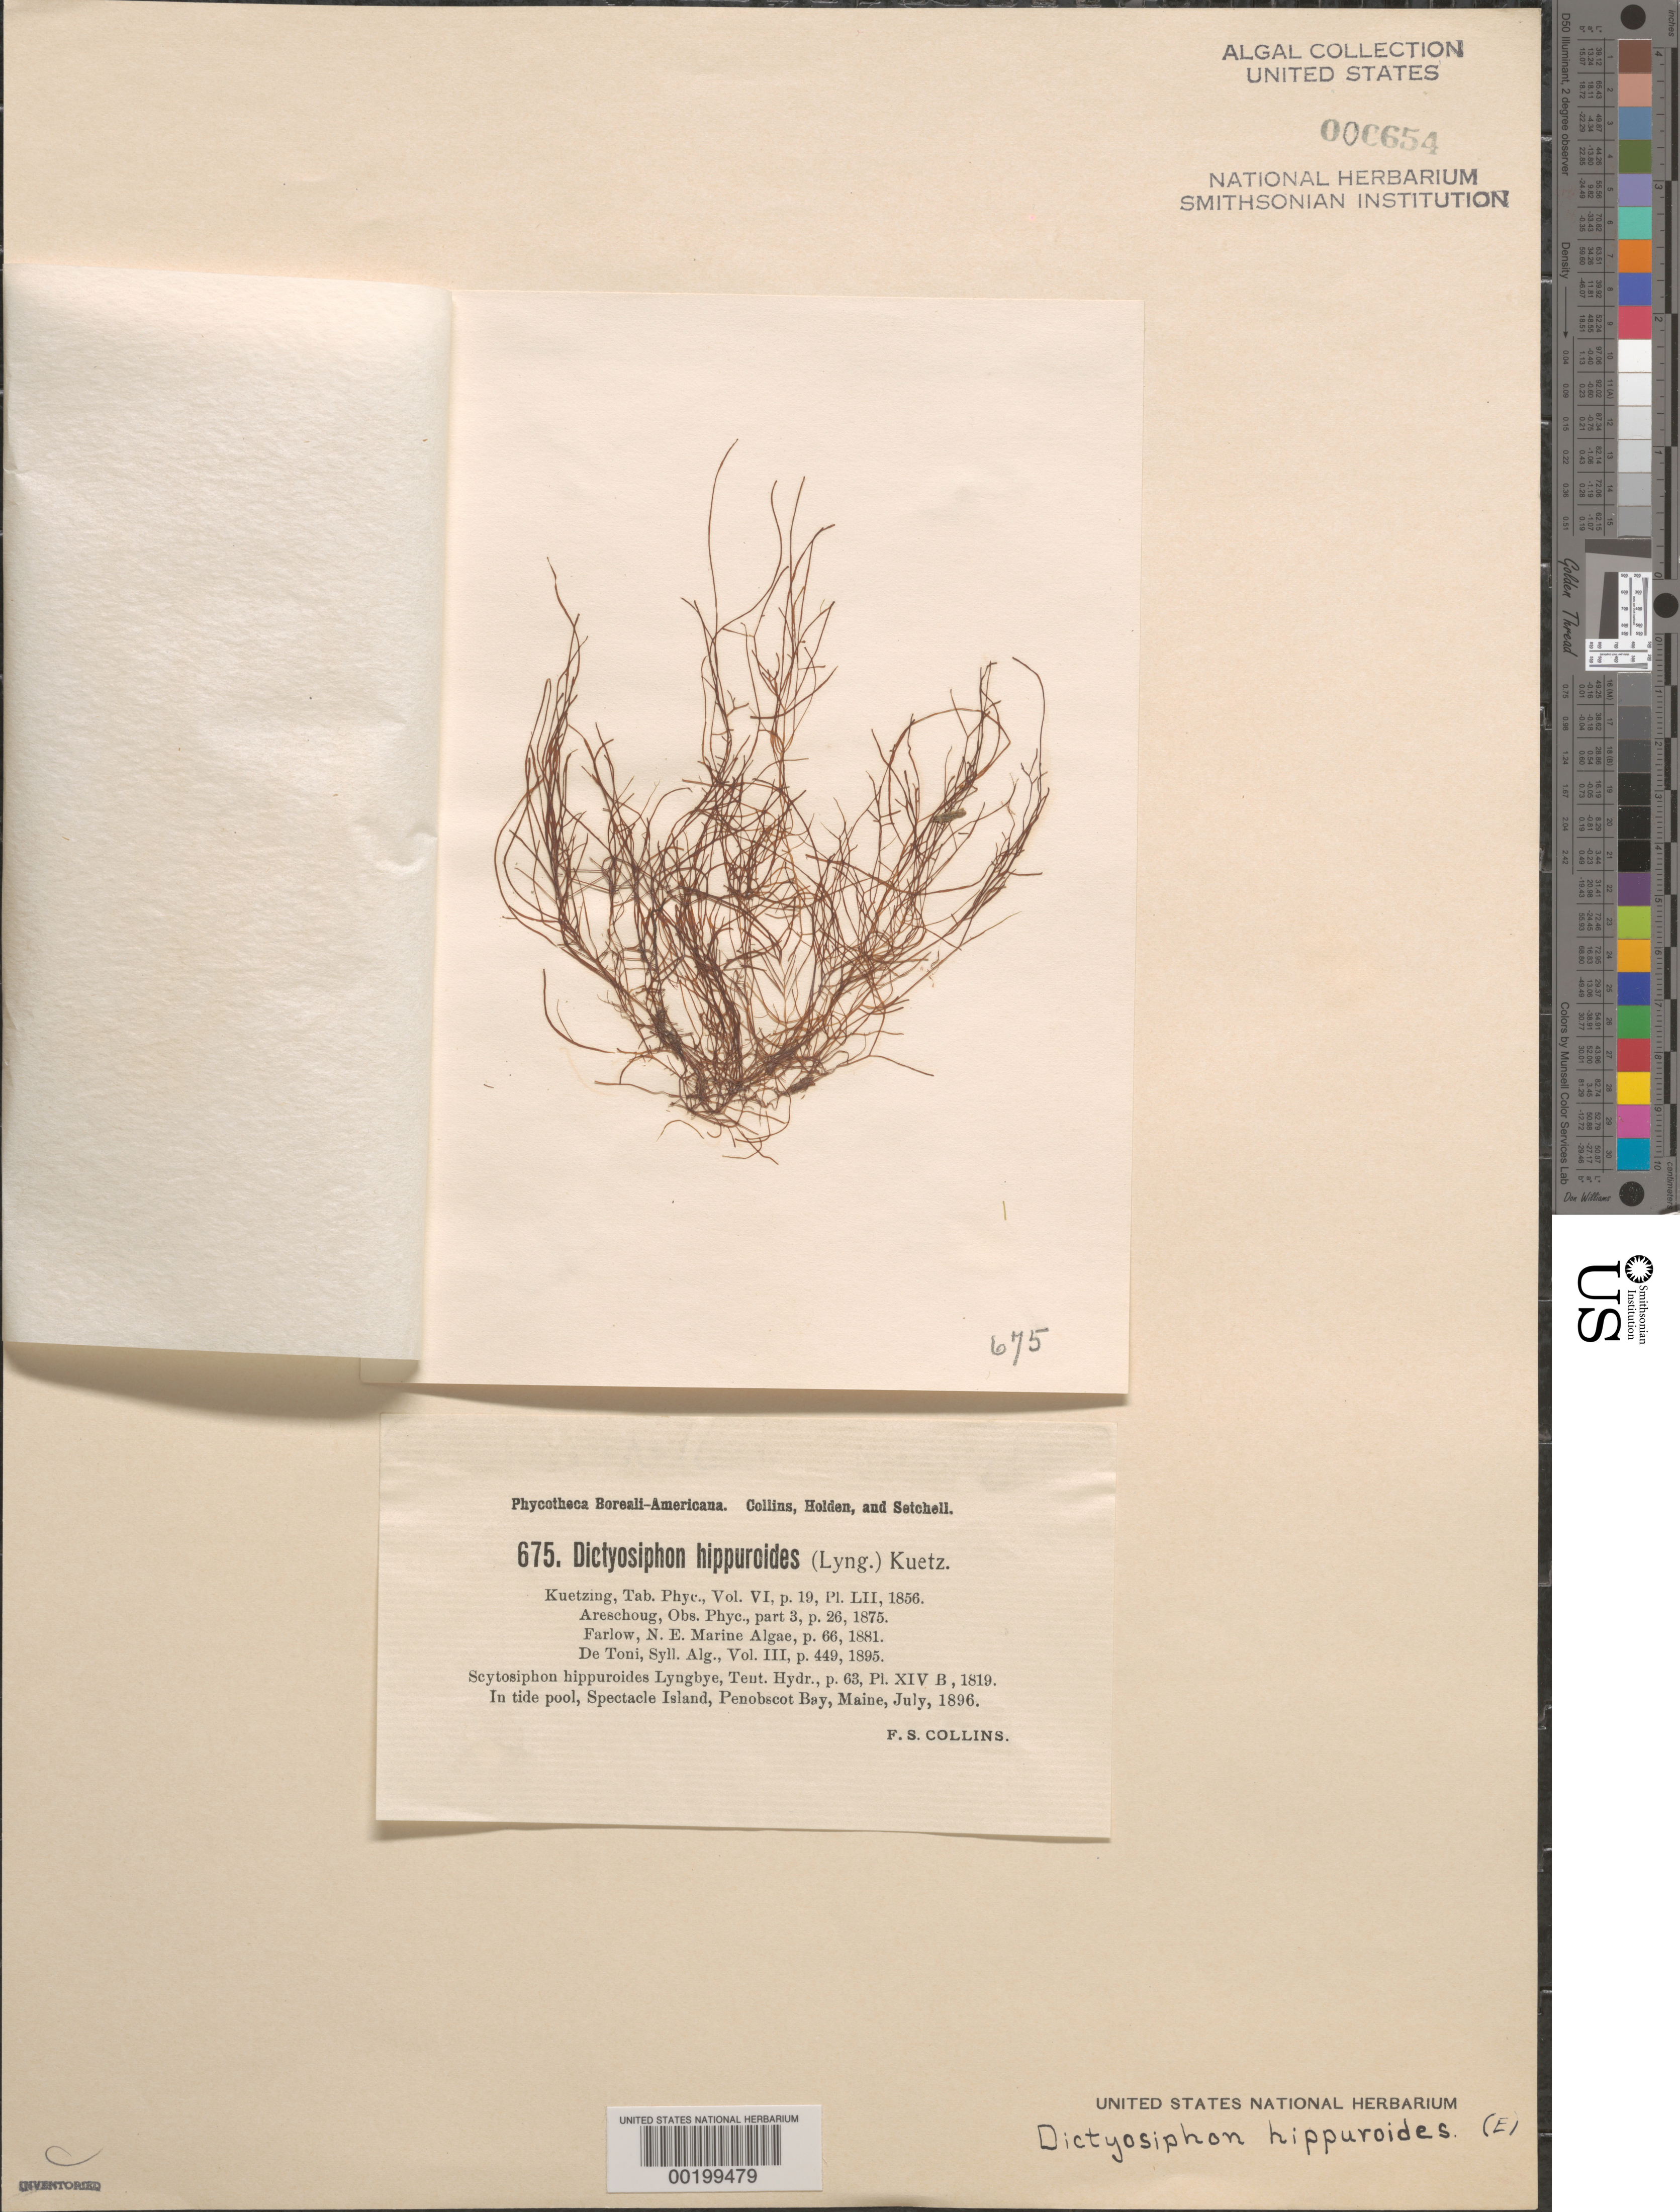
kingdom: Chromista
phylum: Ochrophyta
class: Phaeophyceae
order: Dictyosiphonales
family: Dictyosiphonaceae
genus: Dictyosiphon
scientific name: Dictyosiphon foeniculaceus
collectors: F. Collins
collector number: PB-A 675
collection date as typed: Jul 1896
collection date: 1896-07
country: United States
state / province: Maine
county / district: Hancock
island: Spectacle Island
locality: Penobscot Bay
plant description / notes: Collins, Holden & Setchell, Phycotheca Boreali-Americana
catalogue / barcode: US 654